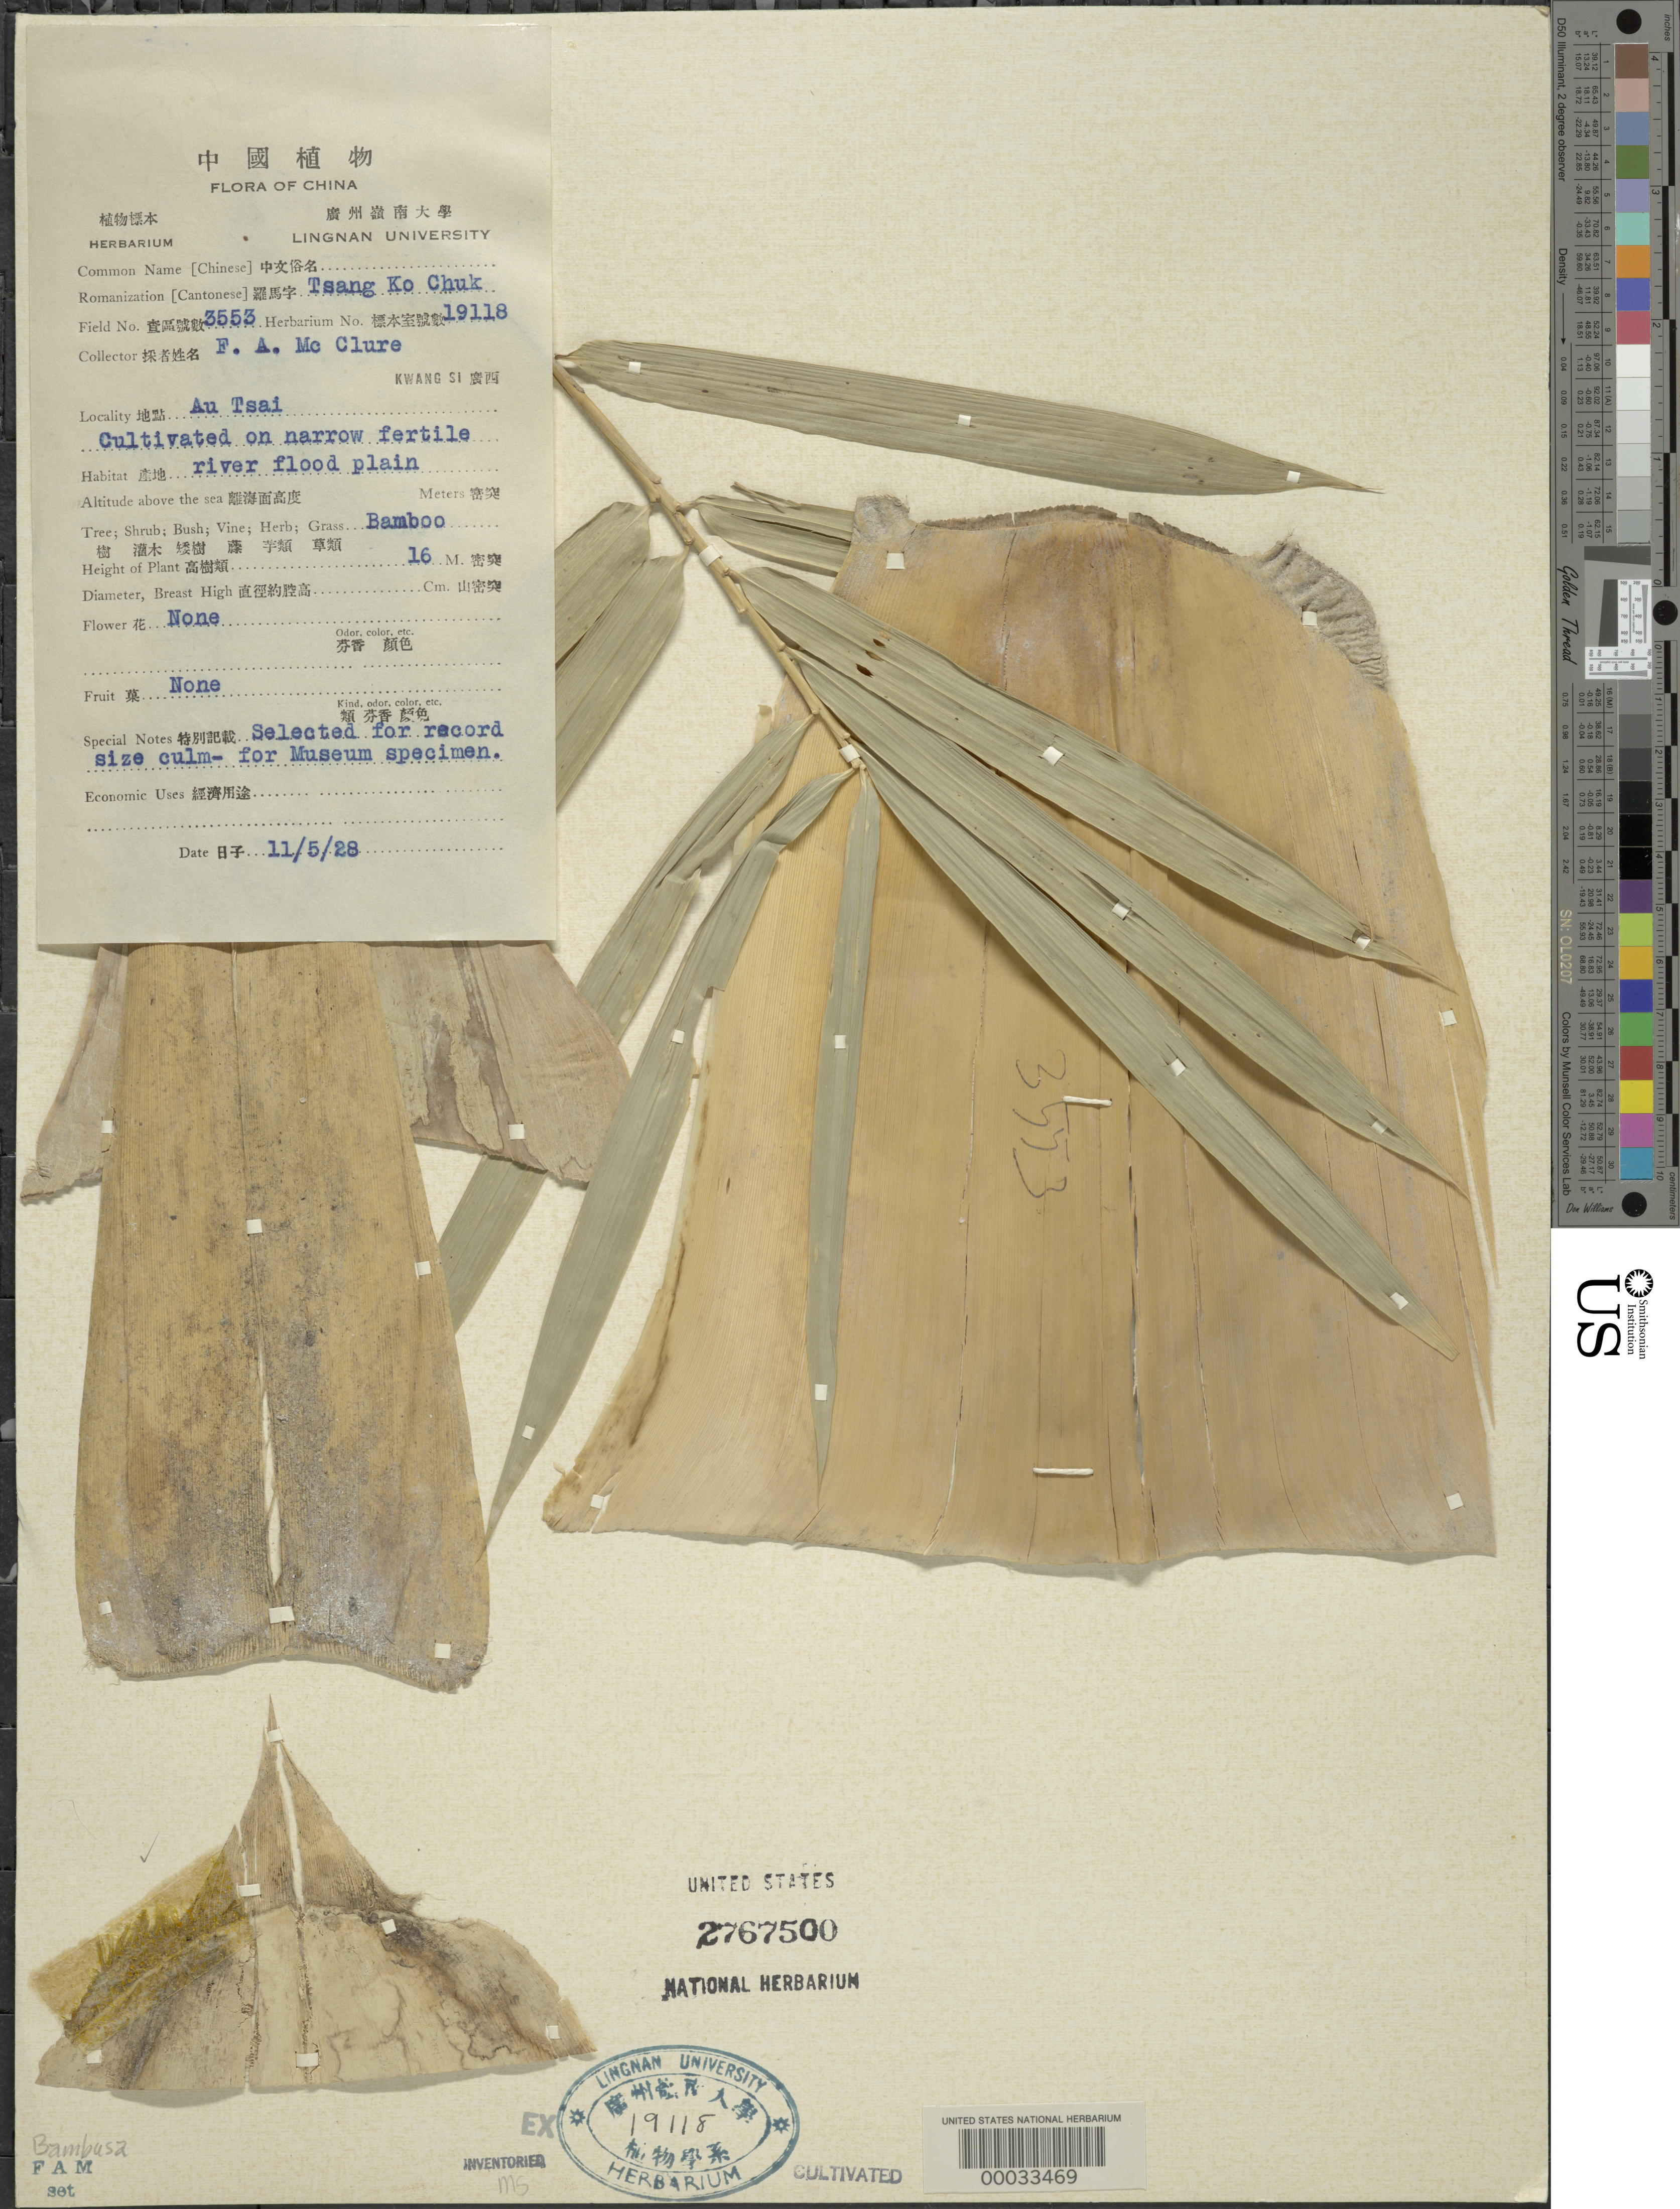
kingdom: Plantae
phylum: Tracheophyta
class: Liliopsida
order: Poales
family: Poaceae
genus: Bambusa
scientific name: Bambusa sp.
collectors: F. A. McClure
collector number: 3553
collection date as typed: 05 Nov 1928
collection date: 1928-11-05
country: China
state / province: Jiangxi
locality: Au tsai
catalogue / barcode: US 2767500